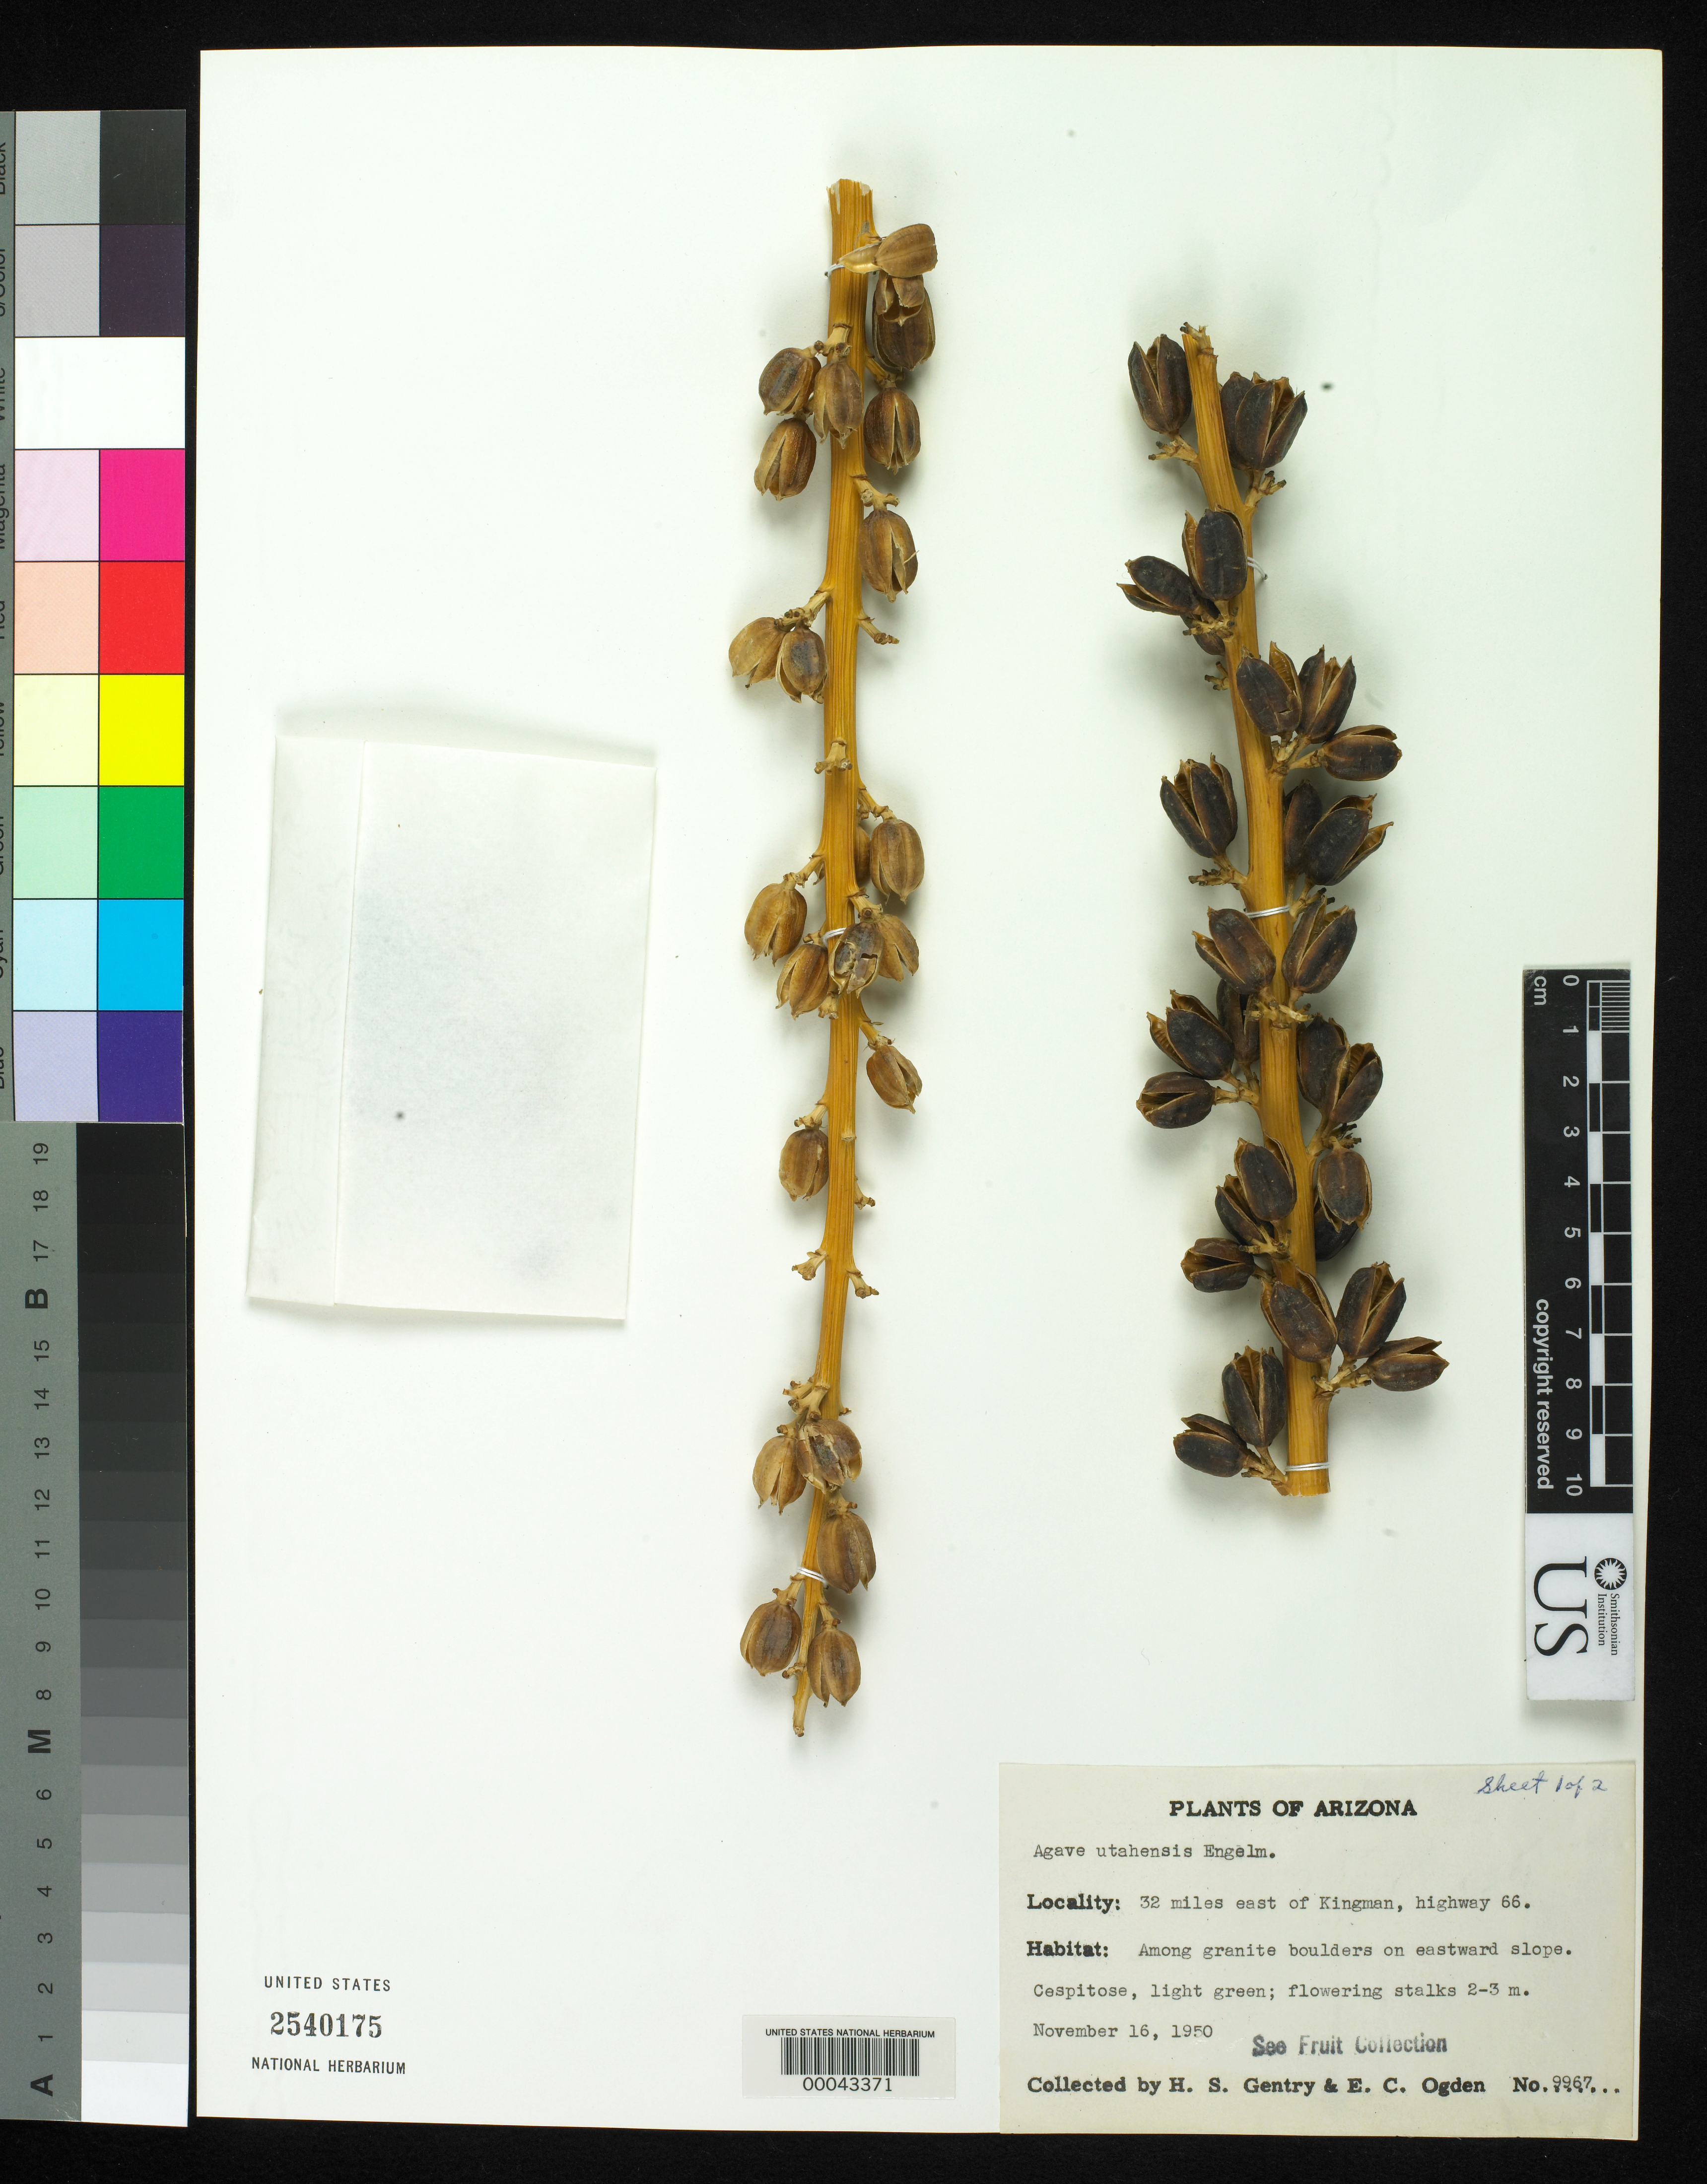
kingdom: Plantae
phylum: Tracheophyta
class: Liliopsida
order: Asparagales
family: Asparagaceae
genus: Agave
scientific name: Agave utahensis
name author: Engelm.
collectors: H. S. Gentry & E. C. Ogden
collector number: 9967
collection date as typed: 16 Nov 1950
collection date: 1950-11-16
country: United States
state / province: Arizona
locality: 32 mi e of kingman, highway 66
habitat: Among granite boulders on eastward slope.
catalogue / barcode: US 2540175